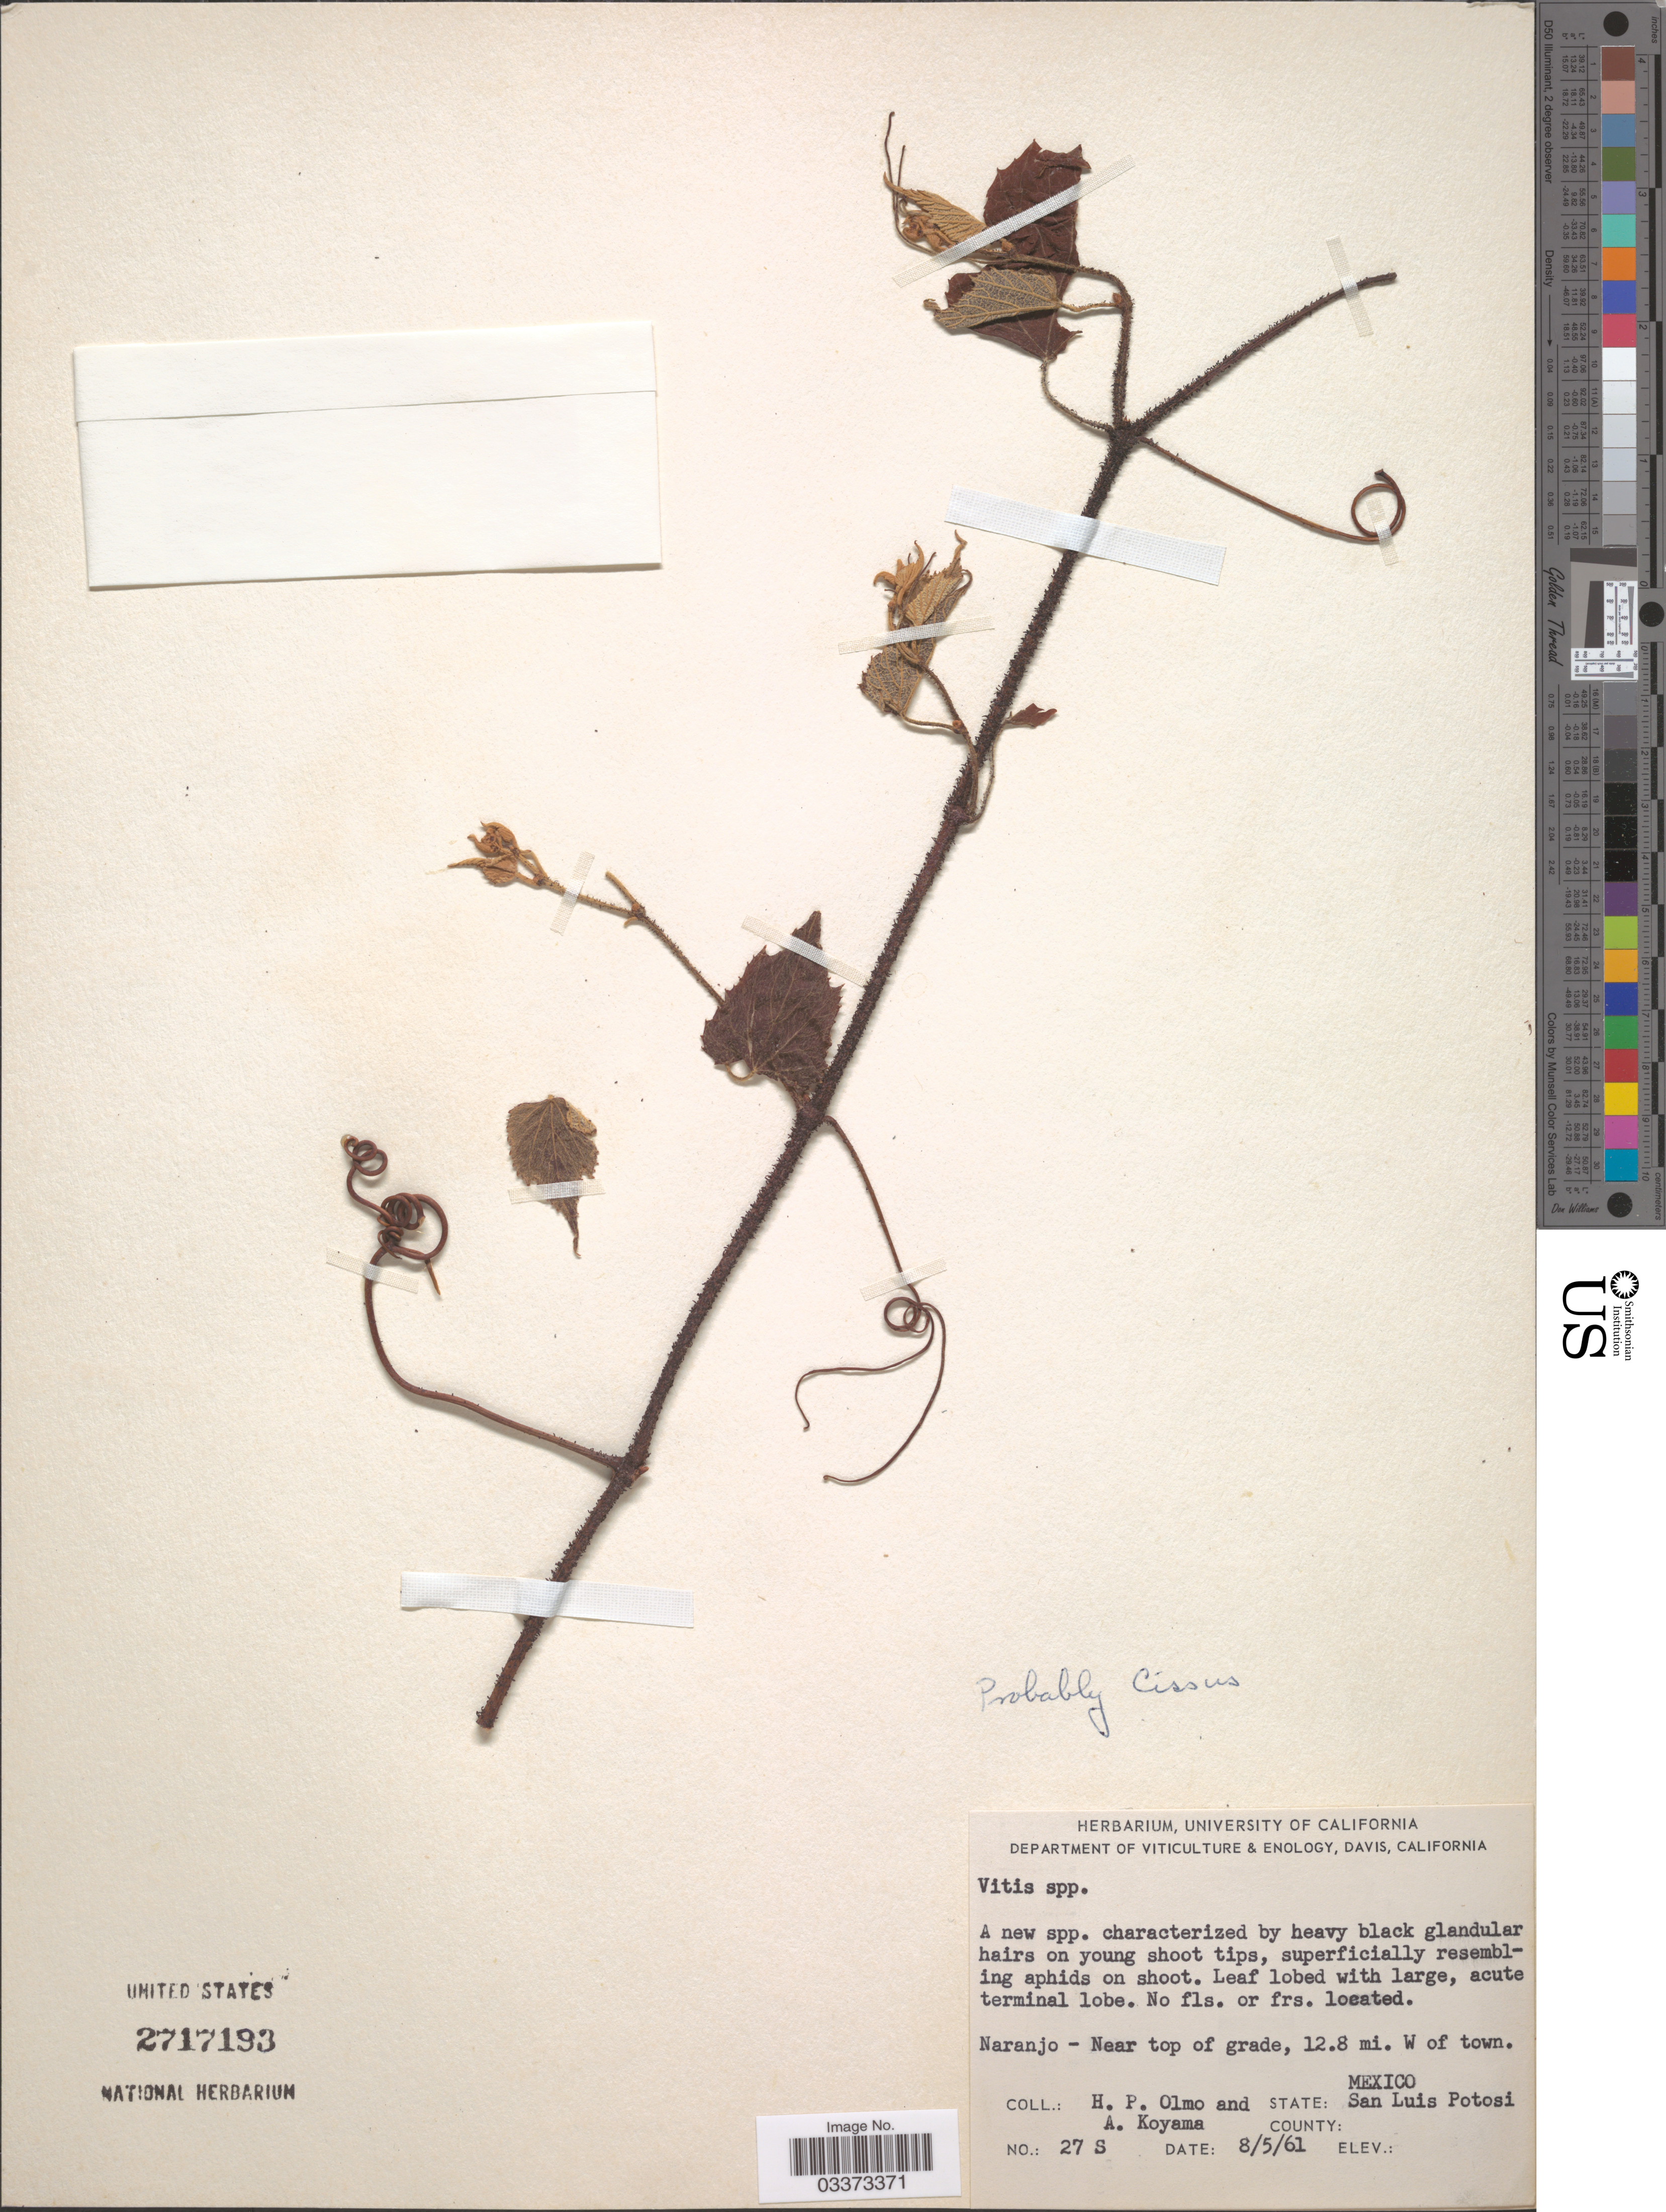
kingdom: Plantae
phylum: Tracheophyta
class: Magnoliopsida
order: Vitales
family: Vitaceae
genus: Vitis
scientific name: Vitis berlandieri x V. rupestris Scheele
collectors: H. Olmo & A. Koyama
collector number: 27 S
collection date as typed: Transcribed d/m/y: 8/5/61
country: Mexico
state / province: San Luis Potosí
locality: Naranjo - Near top of grade, 12.8 mi. W of town.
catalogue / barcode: US 2717193